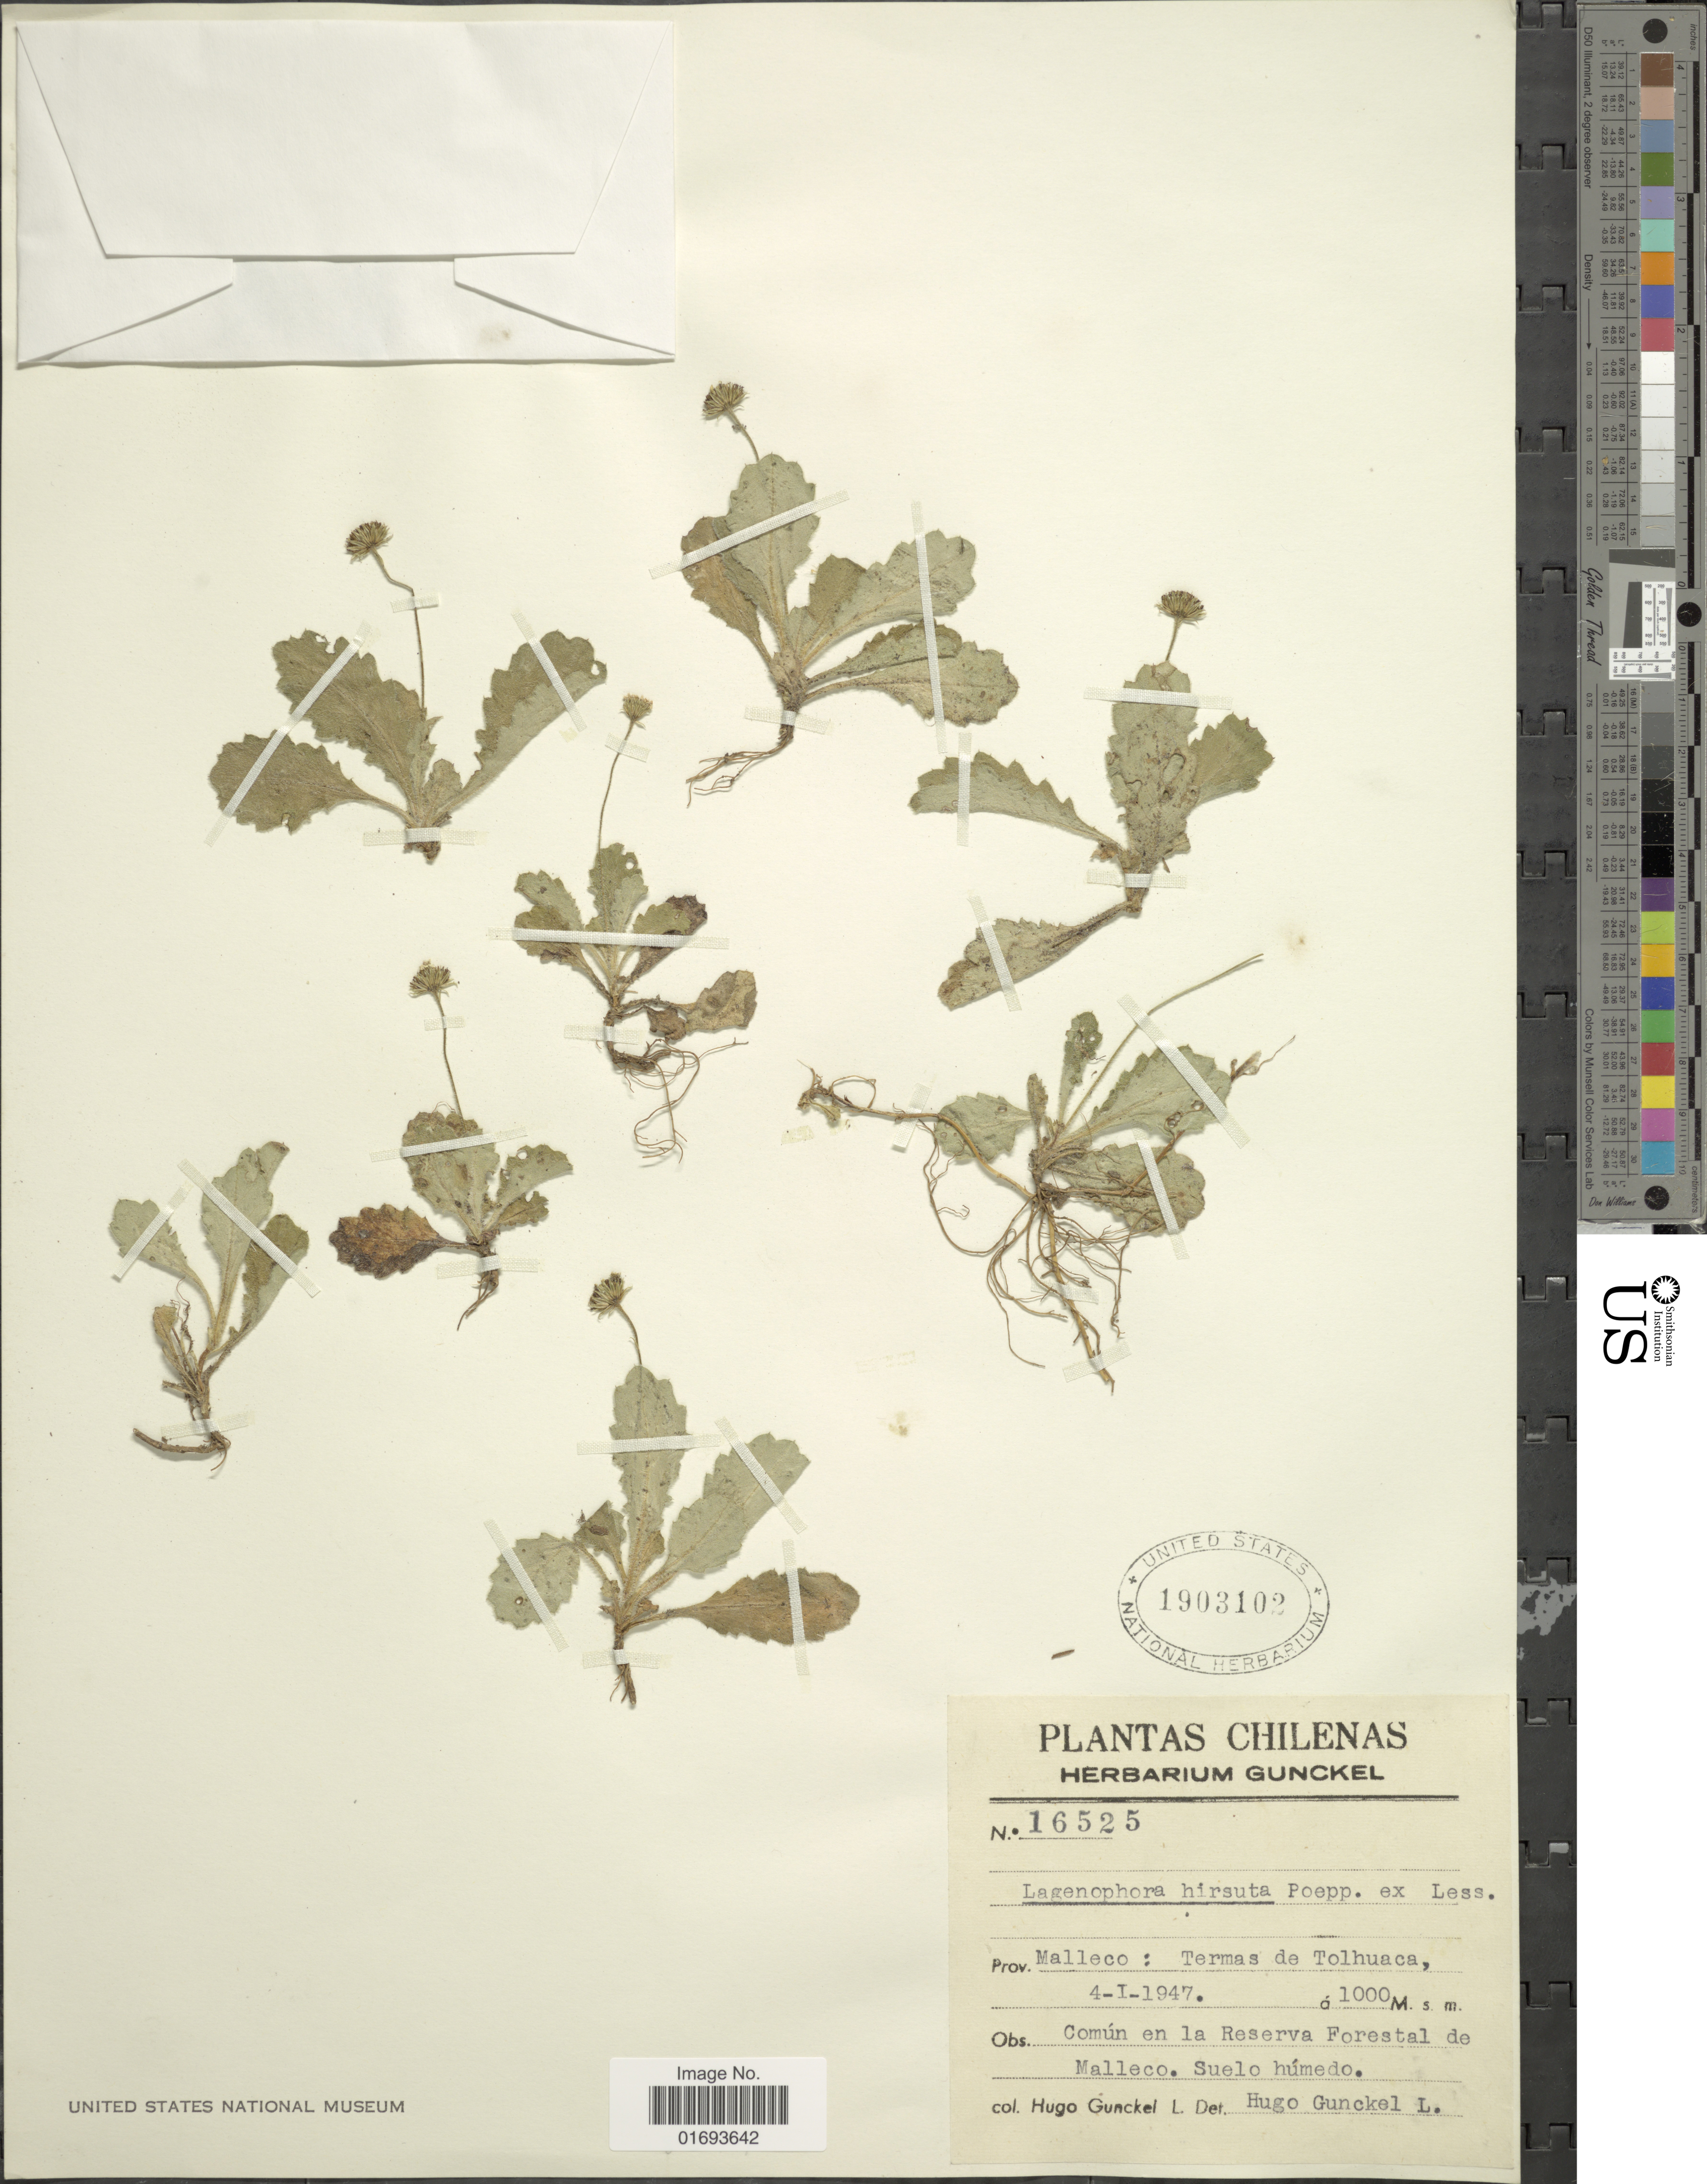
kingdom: Plantae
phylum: Tracheophyta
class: Magnoliopsida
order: Asterales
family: Asteraceae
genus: Lagenophora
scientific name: Lagenophora hirsuta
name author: Poepp. ex Less.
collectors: H. Gunckel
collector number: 16525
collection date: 1947-01-04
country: Chile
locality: Chilenas. Prov. Malleco: Termas de Tolhuaca. Comun en la Reserva Forestal de Malleco.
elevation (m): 1000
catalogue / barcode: US 1903102